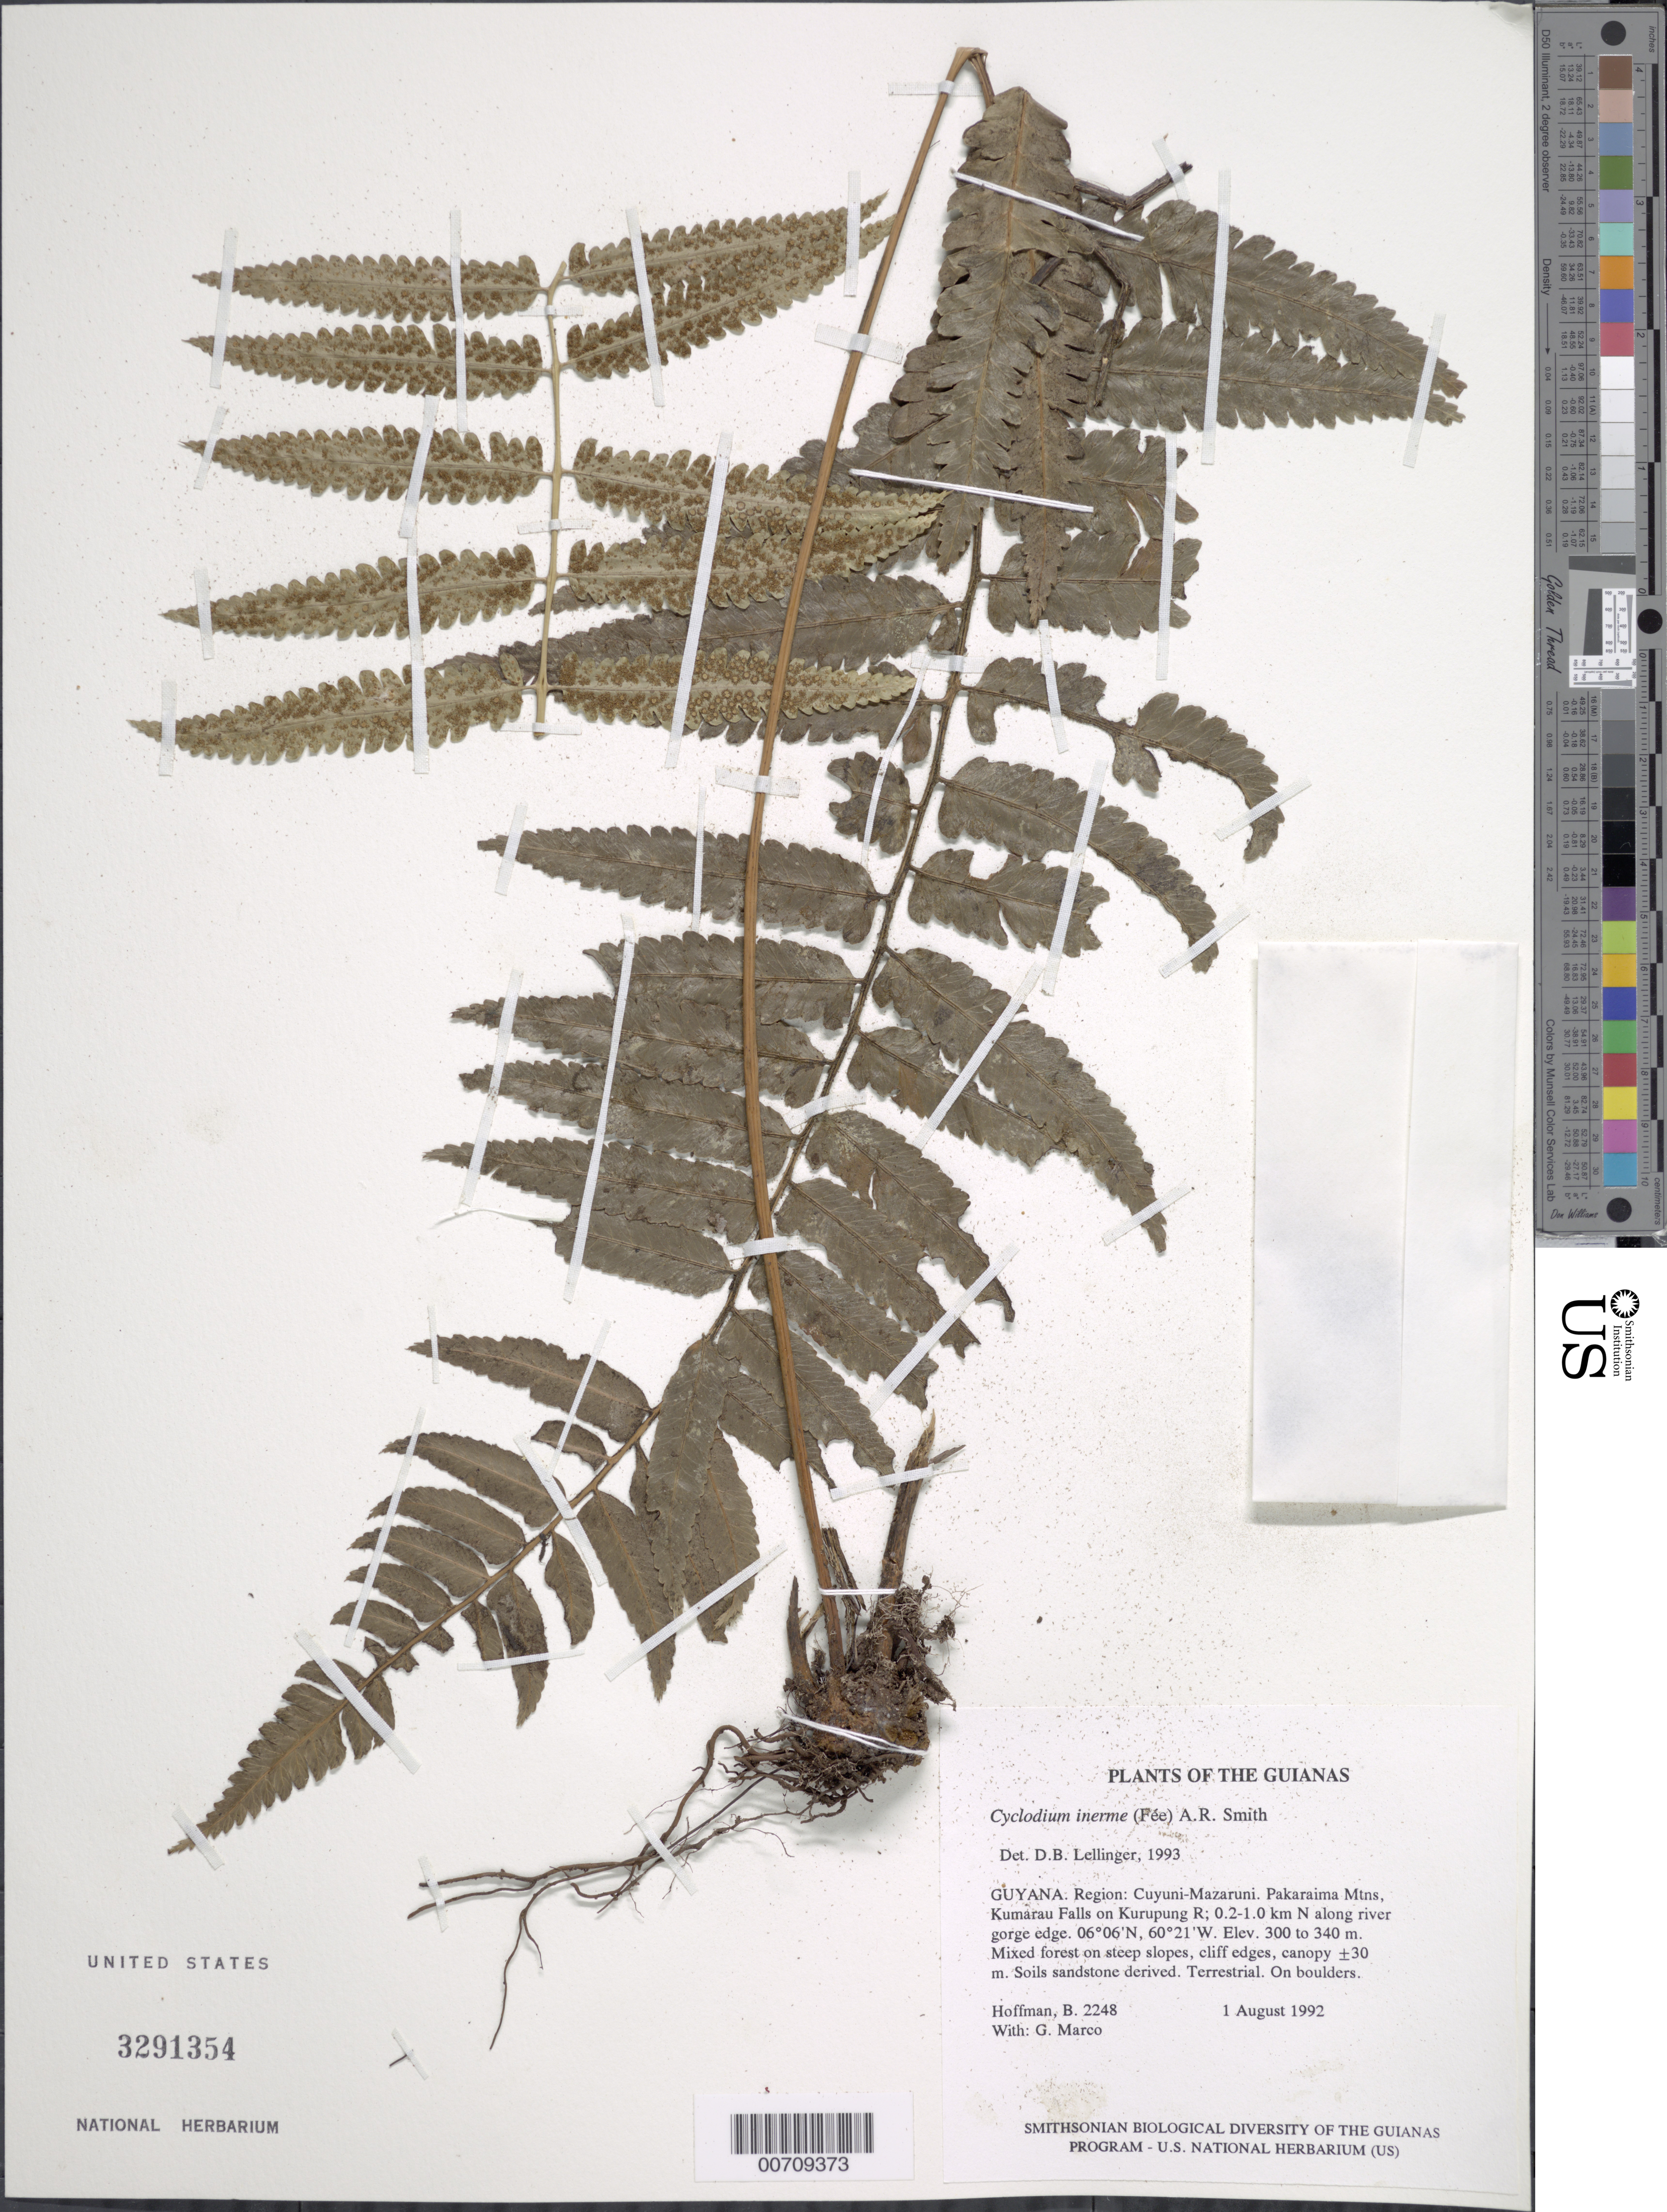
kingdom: Plantae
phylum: Tracheophyta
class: Polypodiopsida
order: Polypodiales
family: Dryopteridaceae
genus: Cyclodium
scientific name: Cyclodium inerme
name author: (Fée) A.R. Sm.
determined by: Lellinger, David B., (BOT), Smithsonian Institution - National Museum of Natural History (UNITED STATES)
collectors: B. Hoffman & G. Marco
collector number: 2248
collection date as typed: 1 August 1992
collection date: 1992-08-01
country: Guyana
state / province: Cuyuni-Mazaruni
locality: Pakaraima Mountains, Kumarau Falls on Kurupung River; 0.2-1.0 km N along river gorge edge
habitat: Mixed forest on steep slopes, cliff edges, canopy ±30 m. Soils sandstone derived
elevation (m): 300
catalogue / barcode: US 3291354